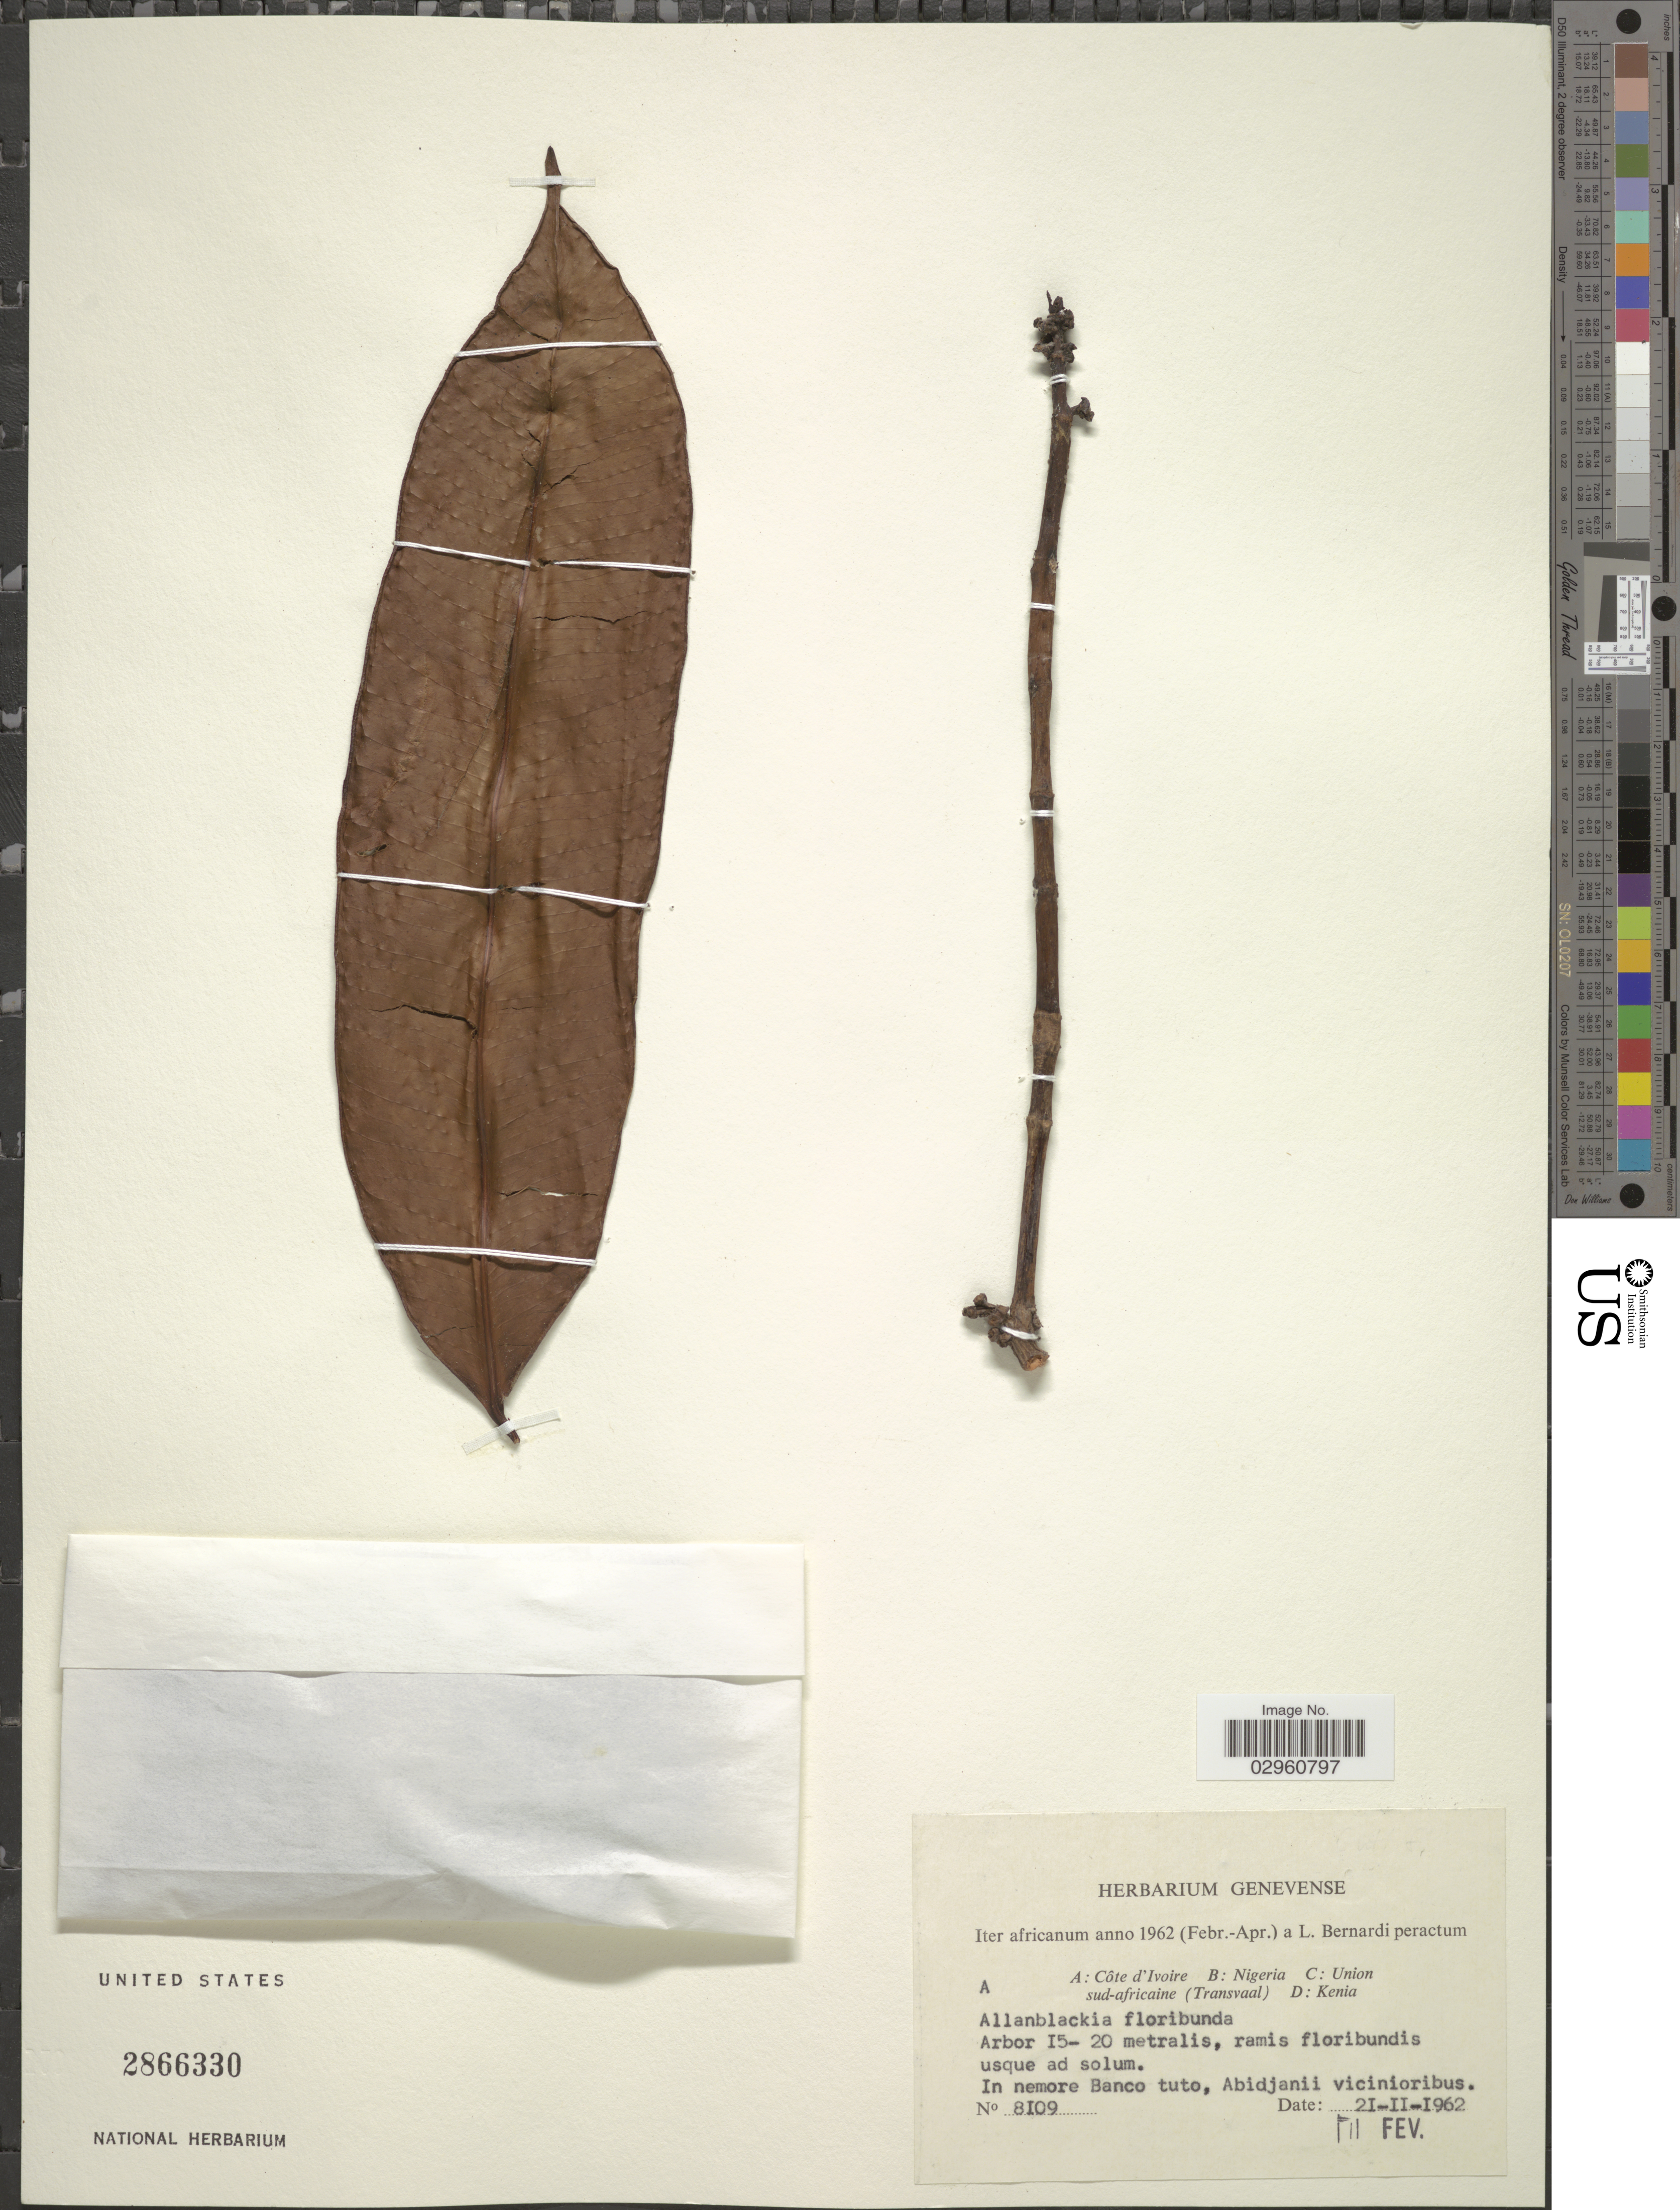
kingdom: Plantae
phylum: Tracheophyta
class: Magnoliopsida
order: Malpighiales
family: Clusiaceae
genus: Allanblackia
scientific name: Allanblackia floribunda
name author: Oliv.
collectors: L. Bernardi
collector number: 8109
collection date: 1962-02-21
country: Ivory Coast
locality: Côte d'Ivoire. In nemore Banco tuto, Abidjanii vicinioribus.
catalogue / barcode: US 2866330